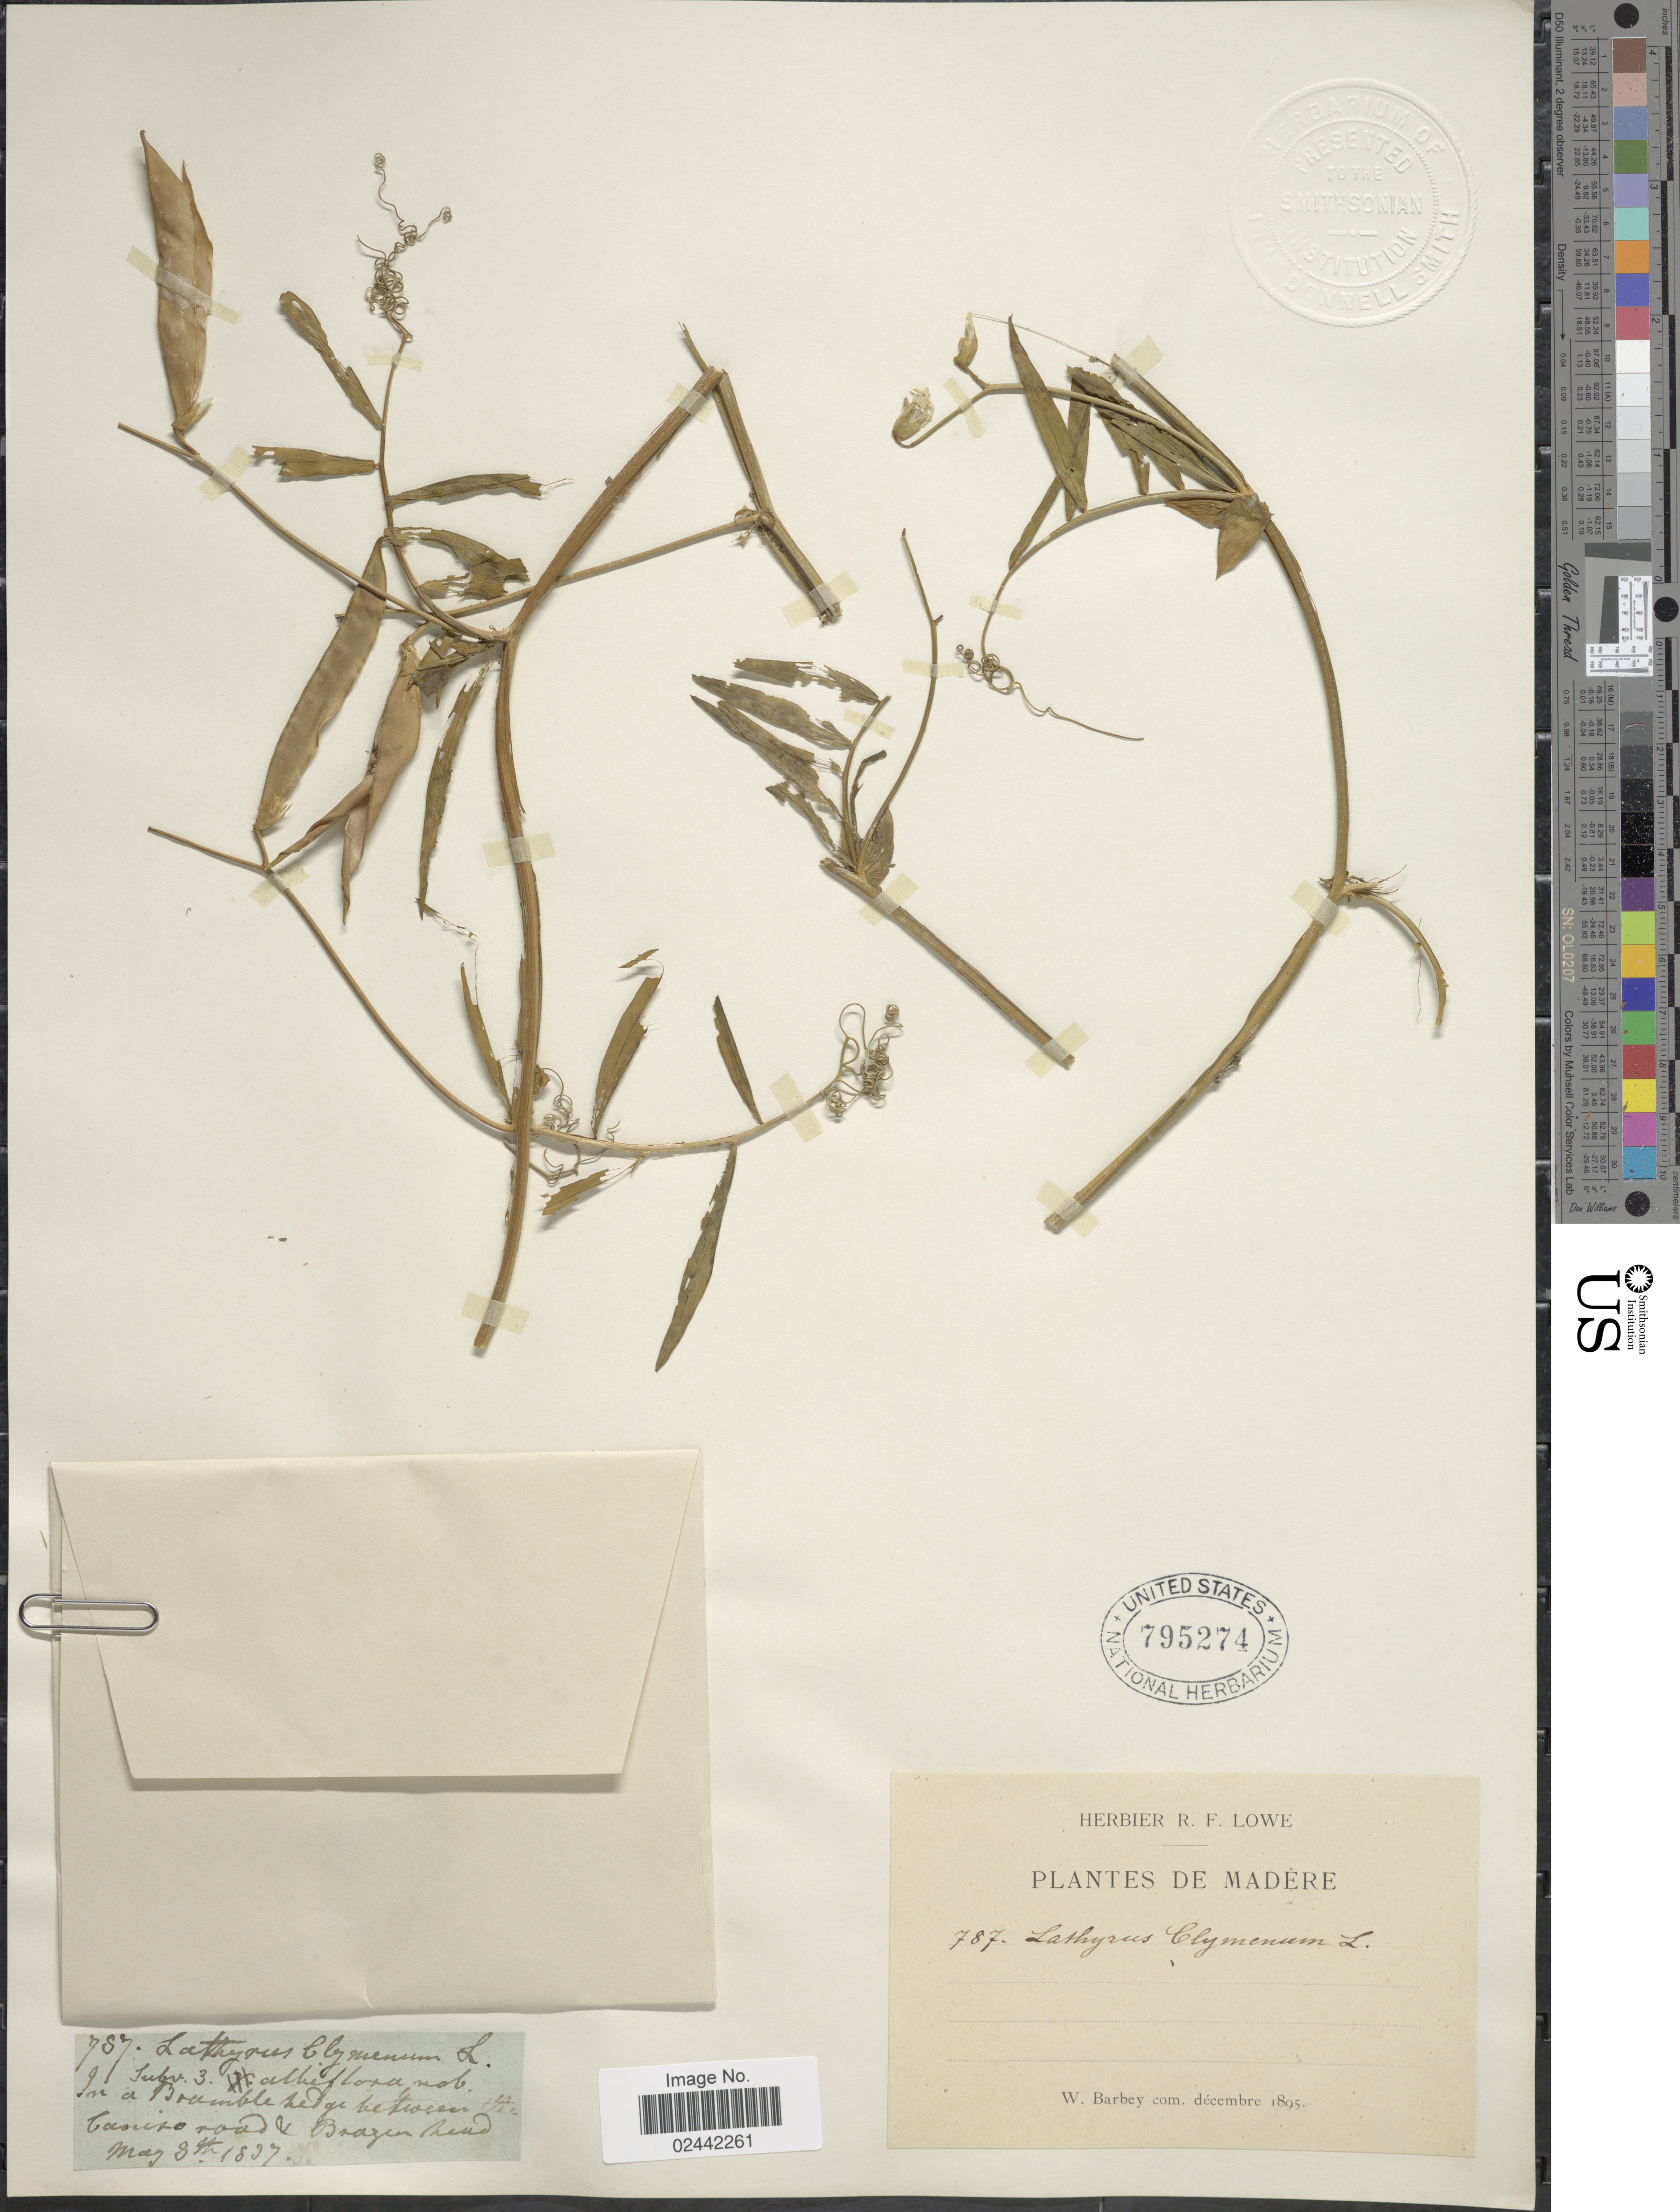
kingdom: Plantae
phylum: Tracheophyta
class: Magnoliopsida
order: Fabales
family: Fabaceae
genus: Lathyrus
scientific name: Lathyrus clymenum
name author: L.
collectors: ex herb. R. F. Lowe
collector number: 787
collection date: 1837-05-08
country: Portugal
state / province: Madeira (Aut. Reg.)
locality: Madere. In a Boumble sedge between [illegible text] Camino road de Bragen head.[interpreted]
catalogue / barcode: US 795274